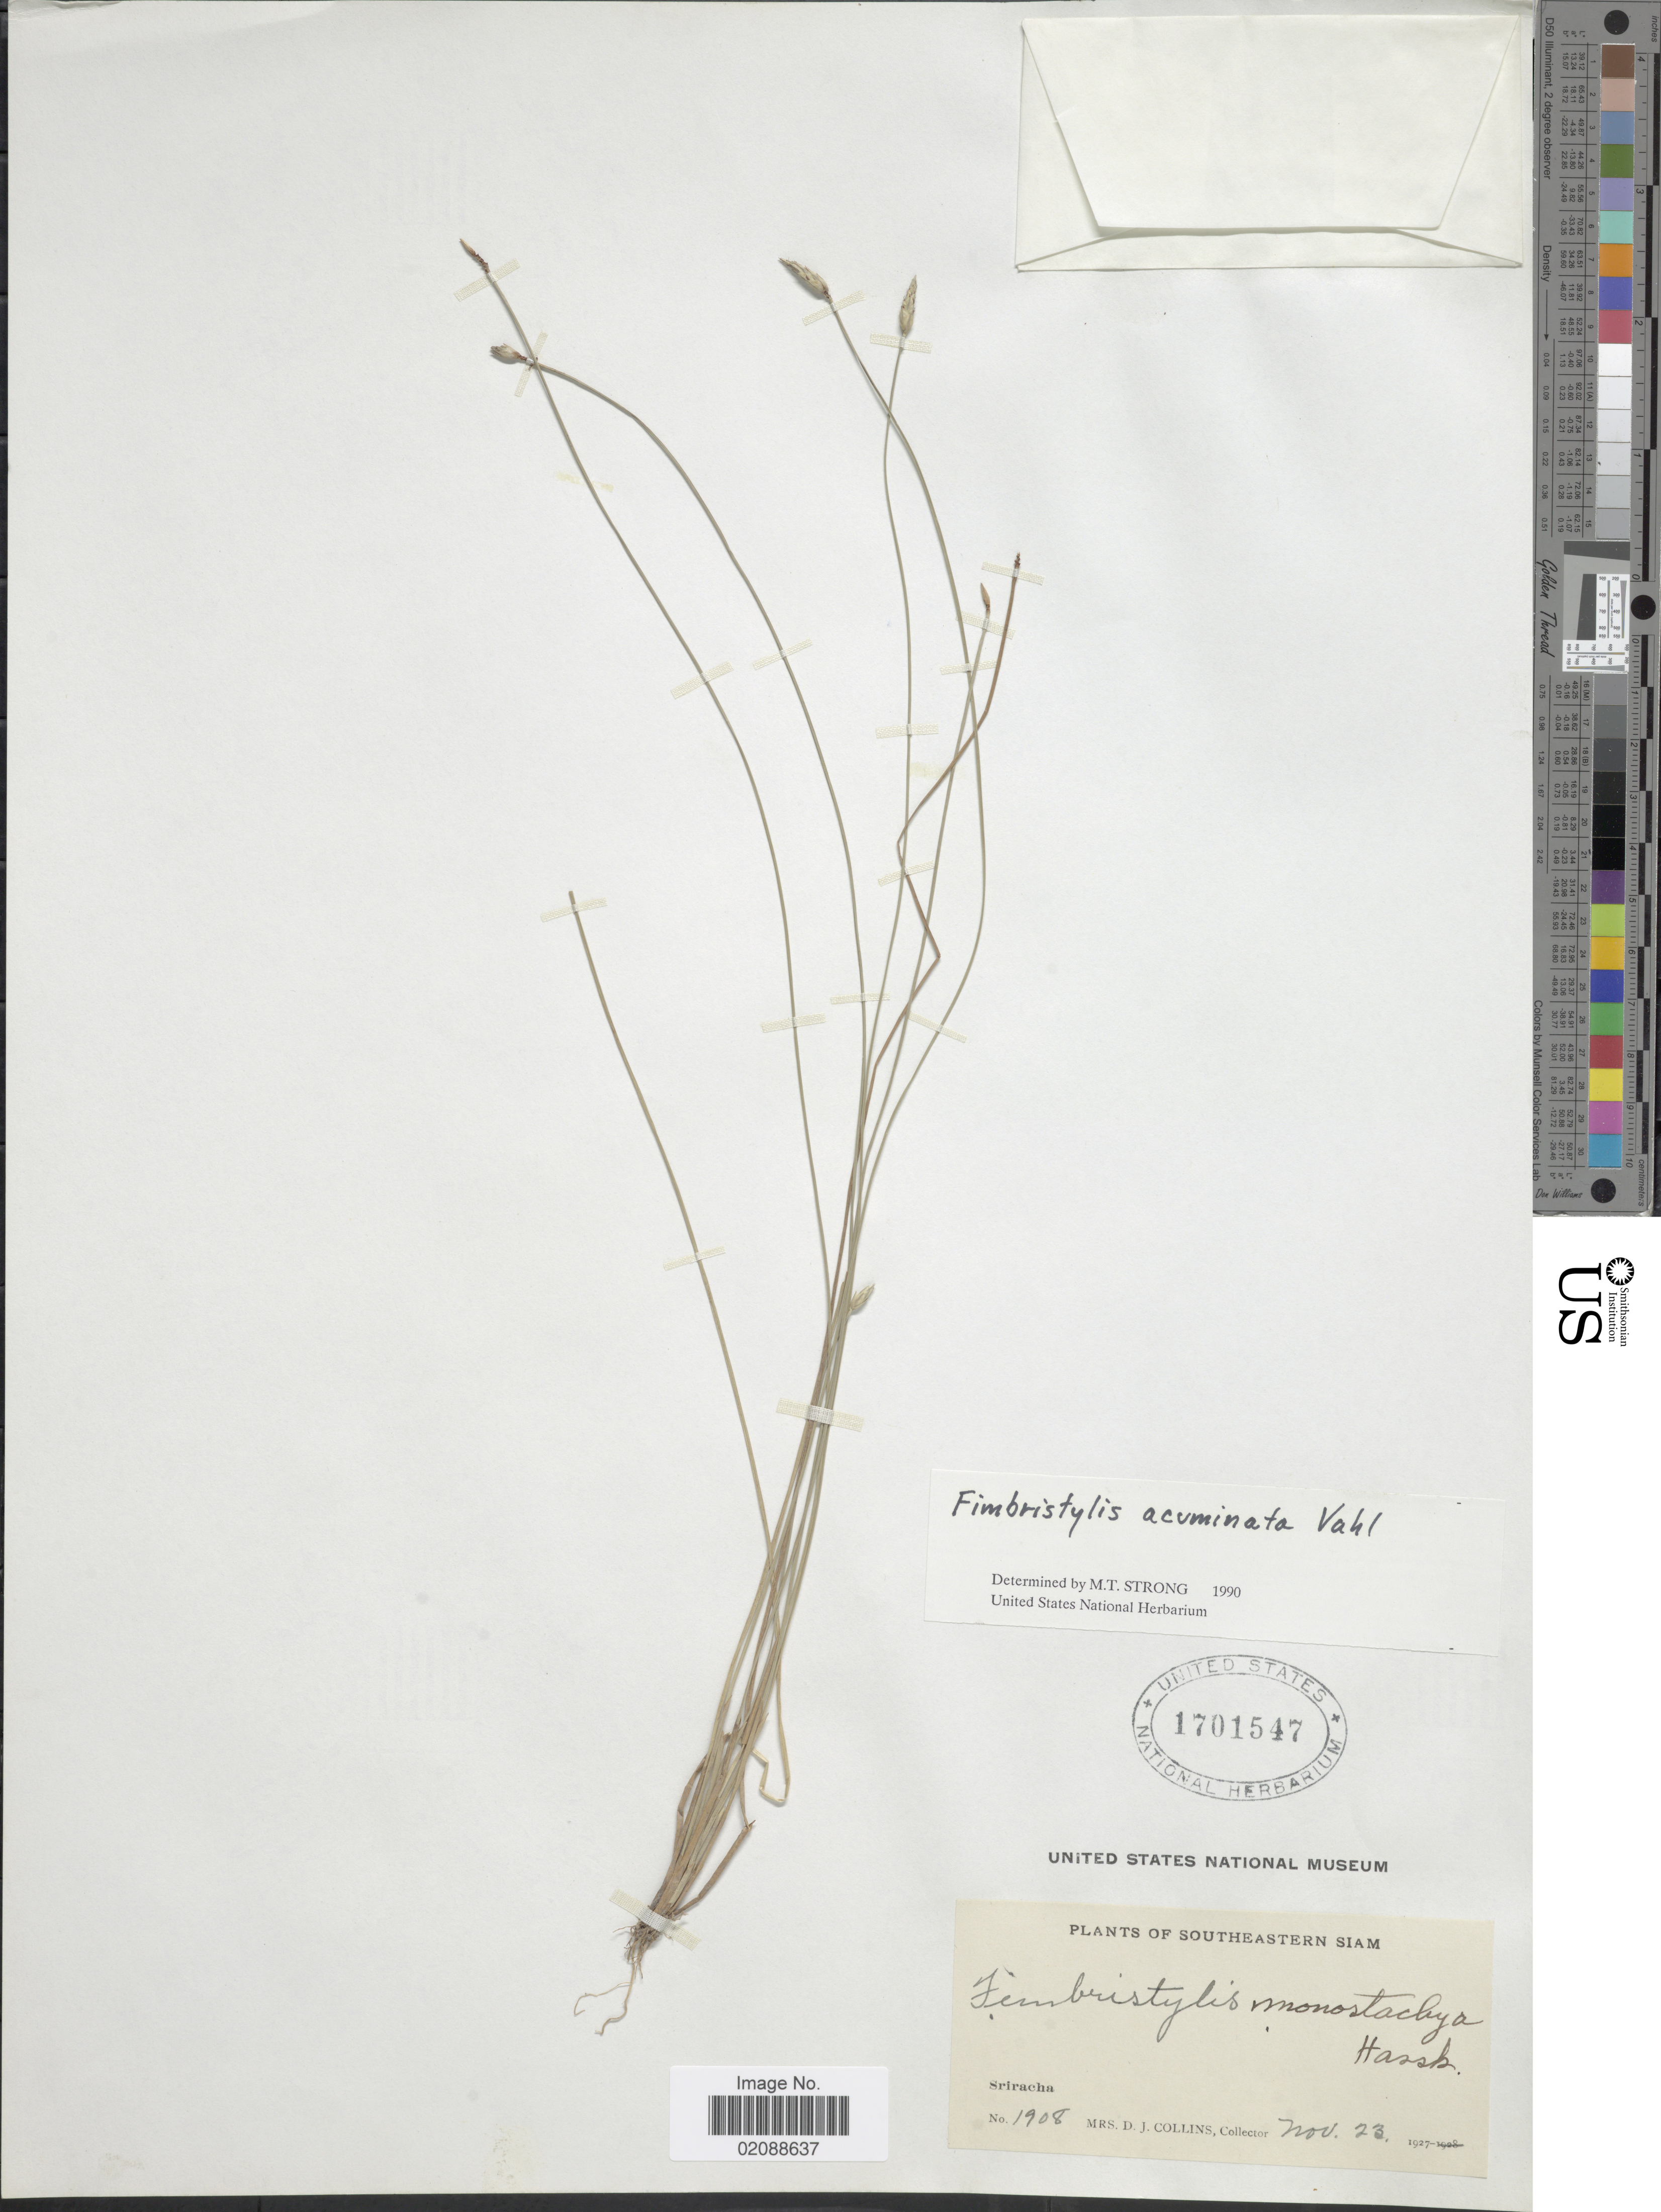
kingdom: Plantae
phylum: Tracheophyta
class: Liliopsida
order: Poales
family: Cyperaceae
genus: Fimbristylis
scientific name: Fimbristylis acuminata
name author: Vahl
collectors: Mrs. D. J. Collins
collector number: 1908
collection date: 1927-11-23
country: Thailand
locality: Southeatstern Siam, Sriracha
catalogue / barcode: US 1701547